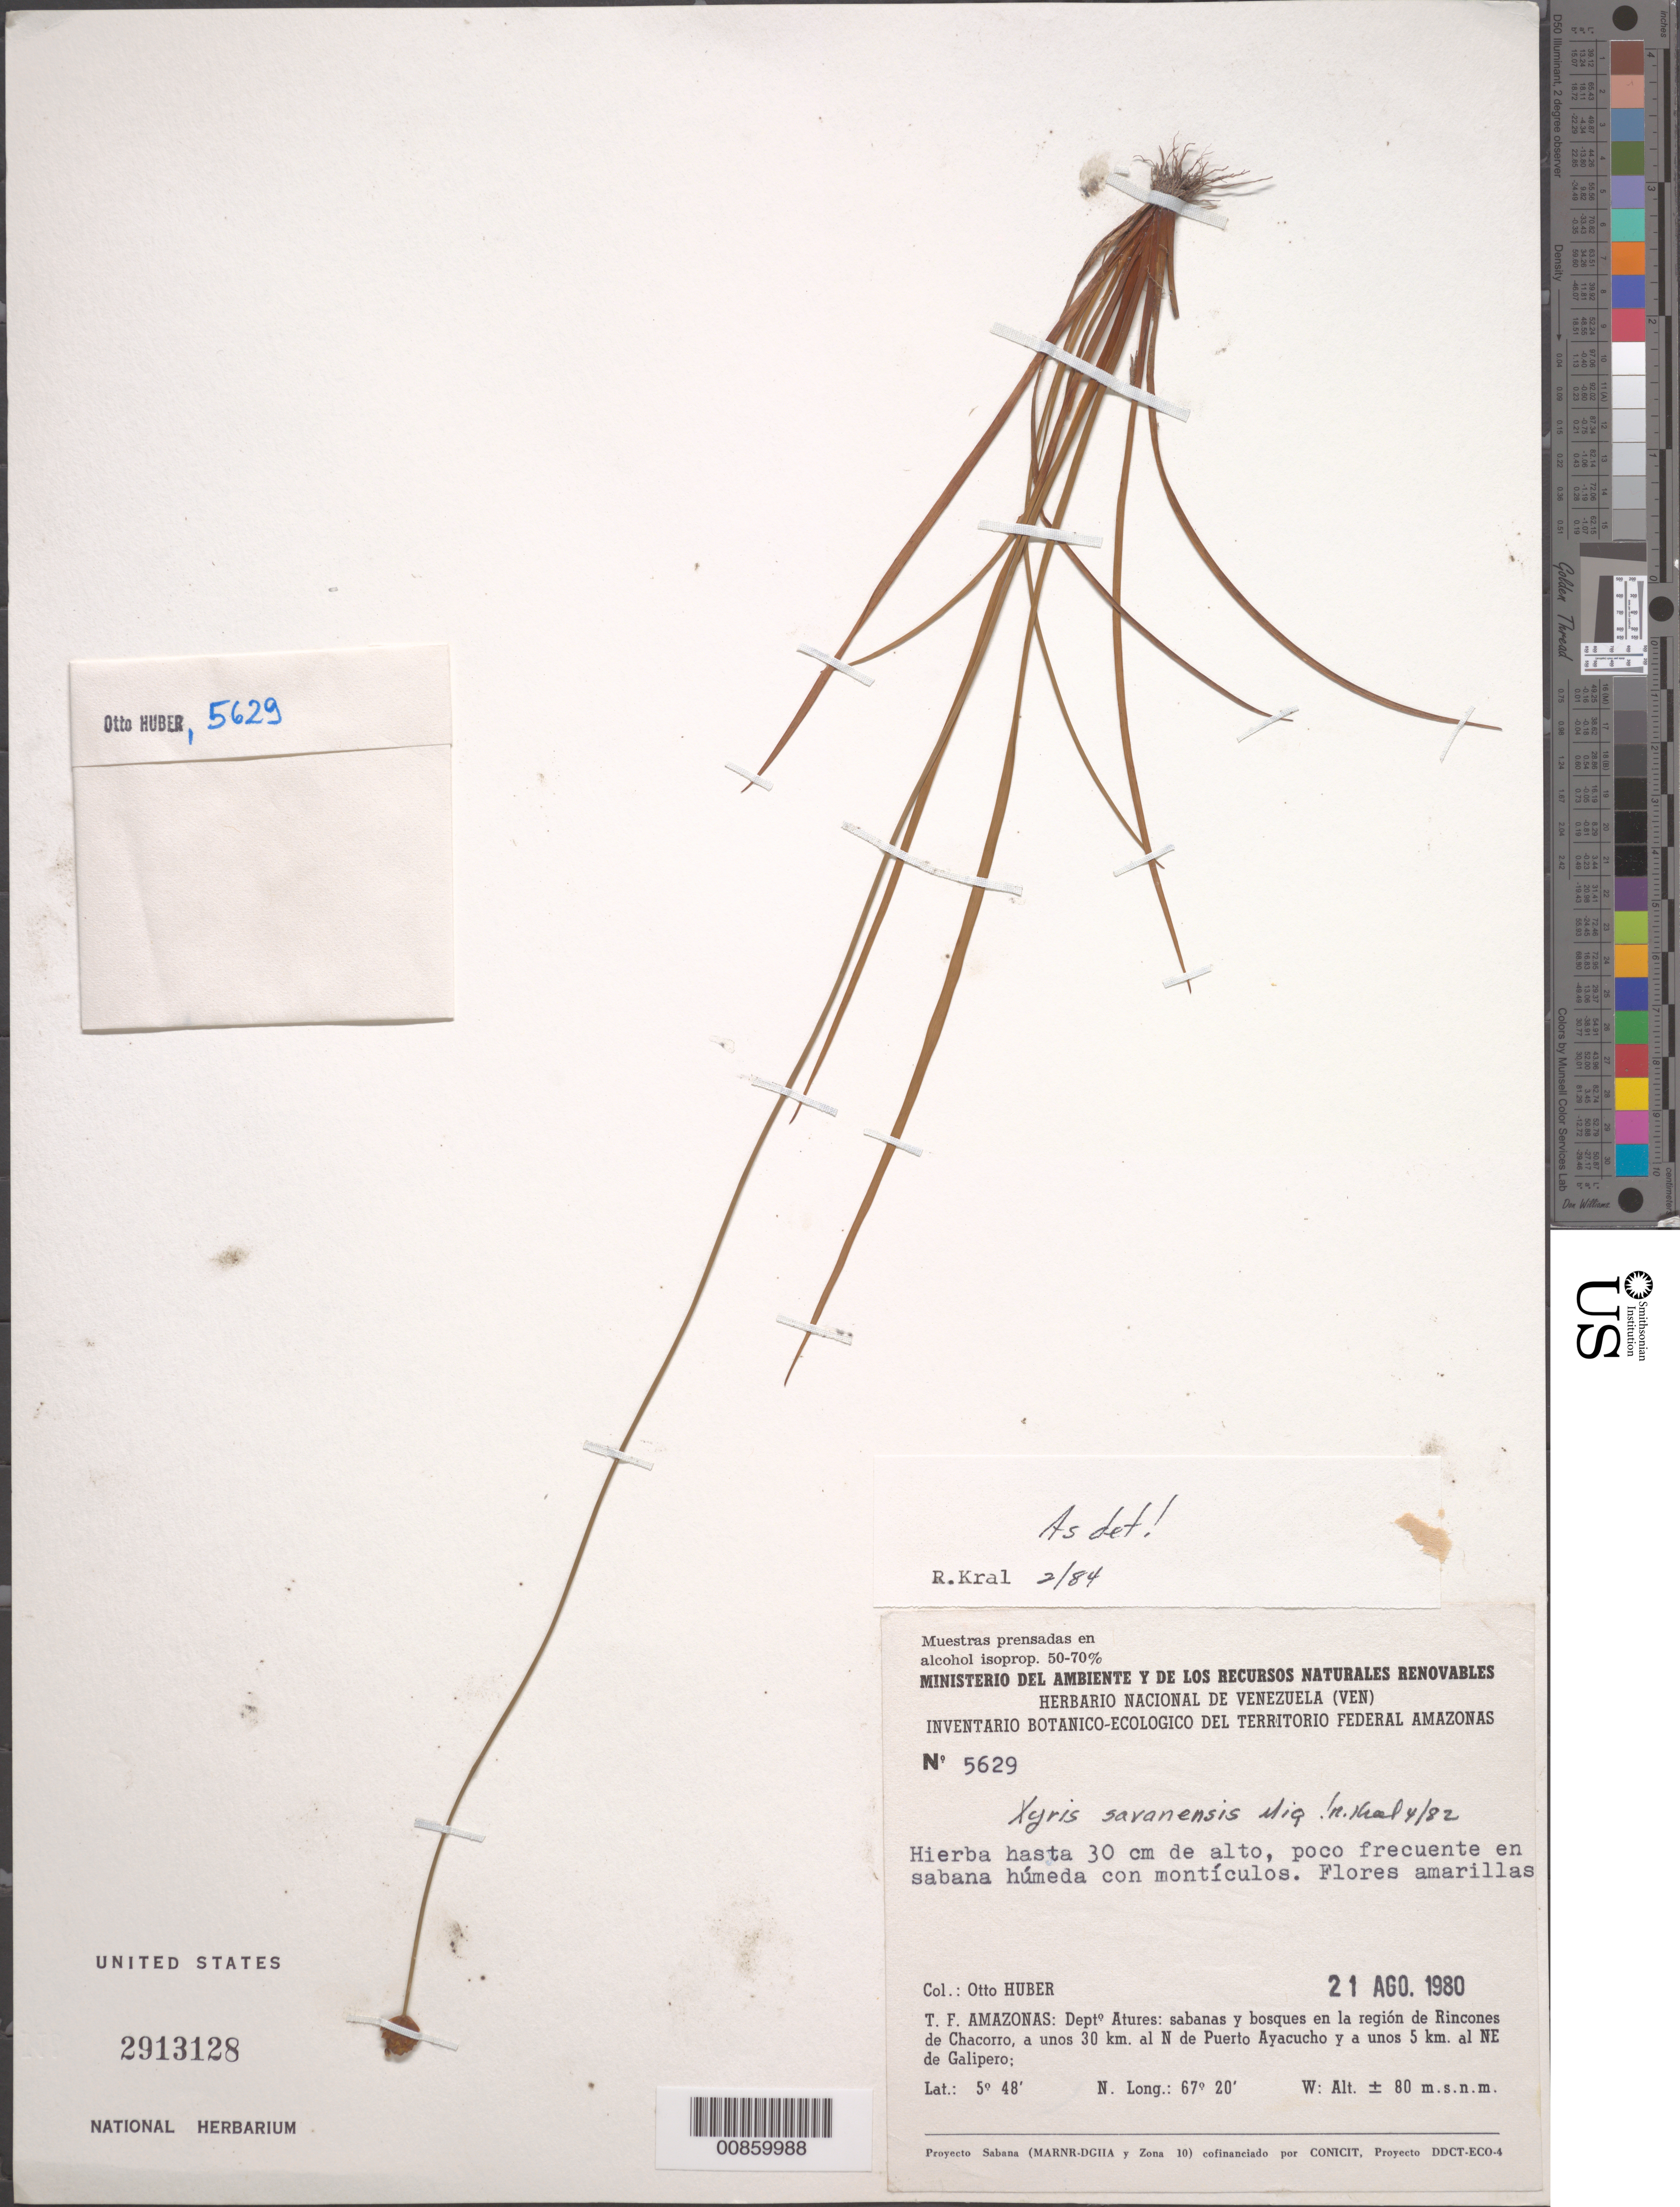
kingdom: Plantae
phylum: Tracheophyta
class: Liliopsida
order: Poales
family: Xyridaceae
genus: Xyris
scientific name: Xyris savanensis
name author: Miq.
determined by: Kral, Robert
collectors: O. Huber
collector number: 5629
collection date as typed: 21-Aug-80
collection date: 1980-08-21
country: Venezuela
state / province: Amazonas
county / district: Atures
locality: Rincones de Chacorro; 30 km al N de Puerto Ayacucho; 5 km al NE de Galipero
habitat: Sabana húmeda con montículos; bosques.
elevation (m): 80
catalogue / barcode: US 2913128